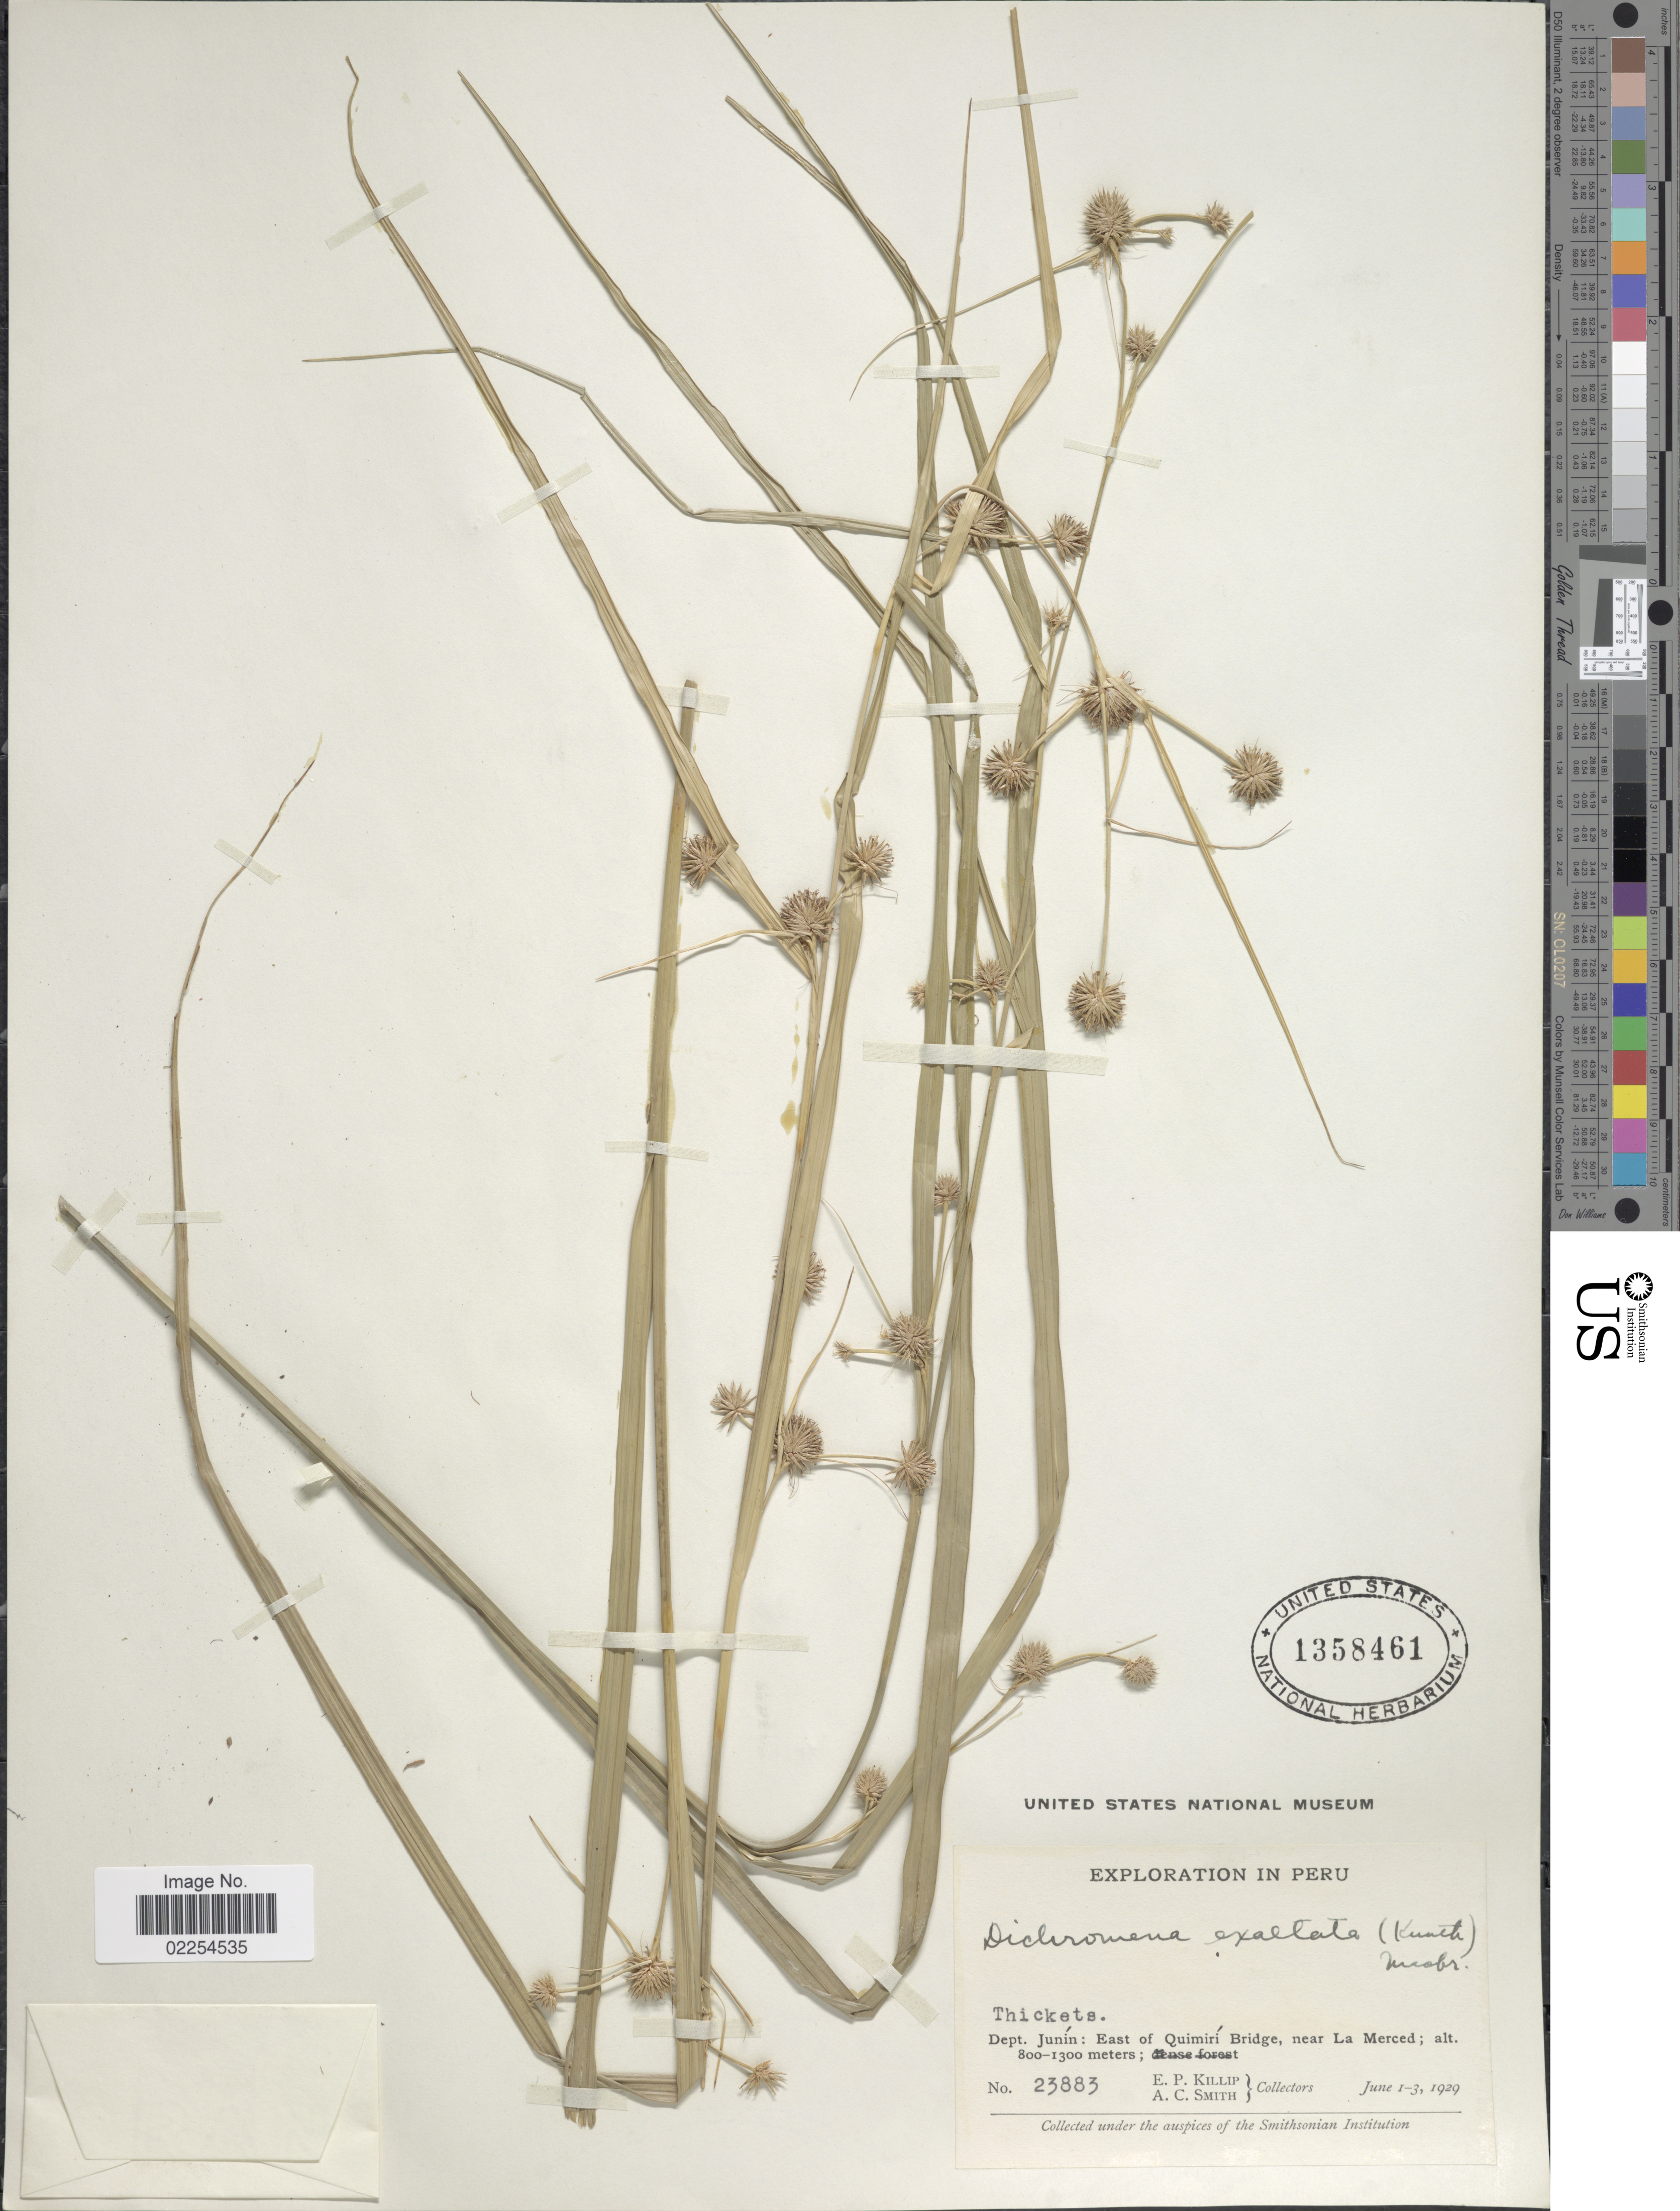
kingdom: Plantae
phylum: Tracheophyta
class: Liliopsida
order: Poales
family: Cyperaceae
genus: Rhynchospora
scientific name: Rhynchospora exaltata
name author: Kunth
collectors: E. P. Killip & A. C. Smith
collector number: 23883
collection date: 1929-06-01/1929-06-03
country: Peru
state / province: Junín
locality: Thickets, Dept. Junín: East of Quimirí Bridge, near La Merced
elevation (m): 800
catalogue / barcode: US 1358461